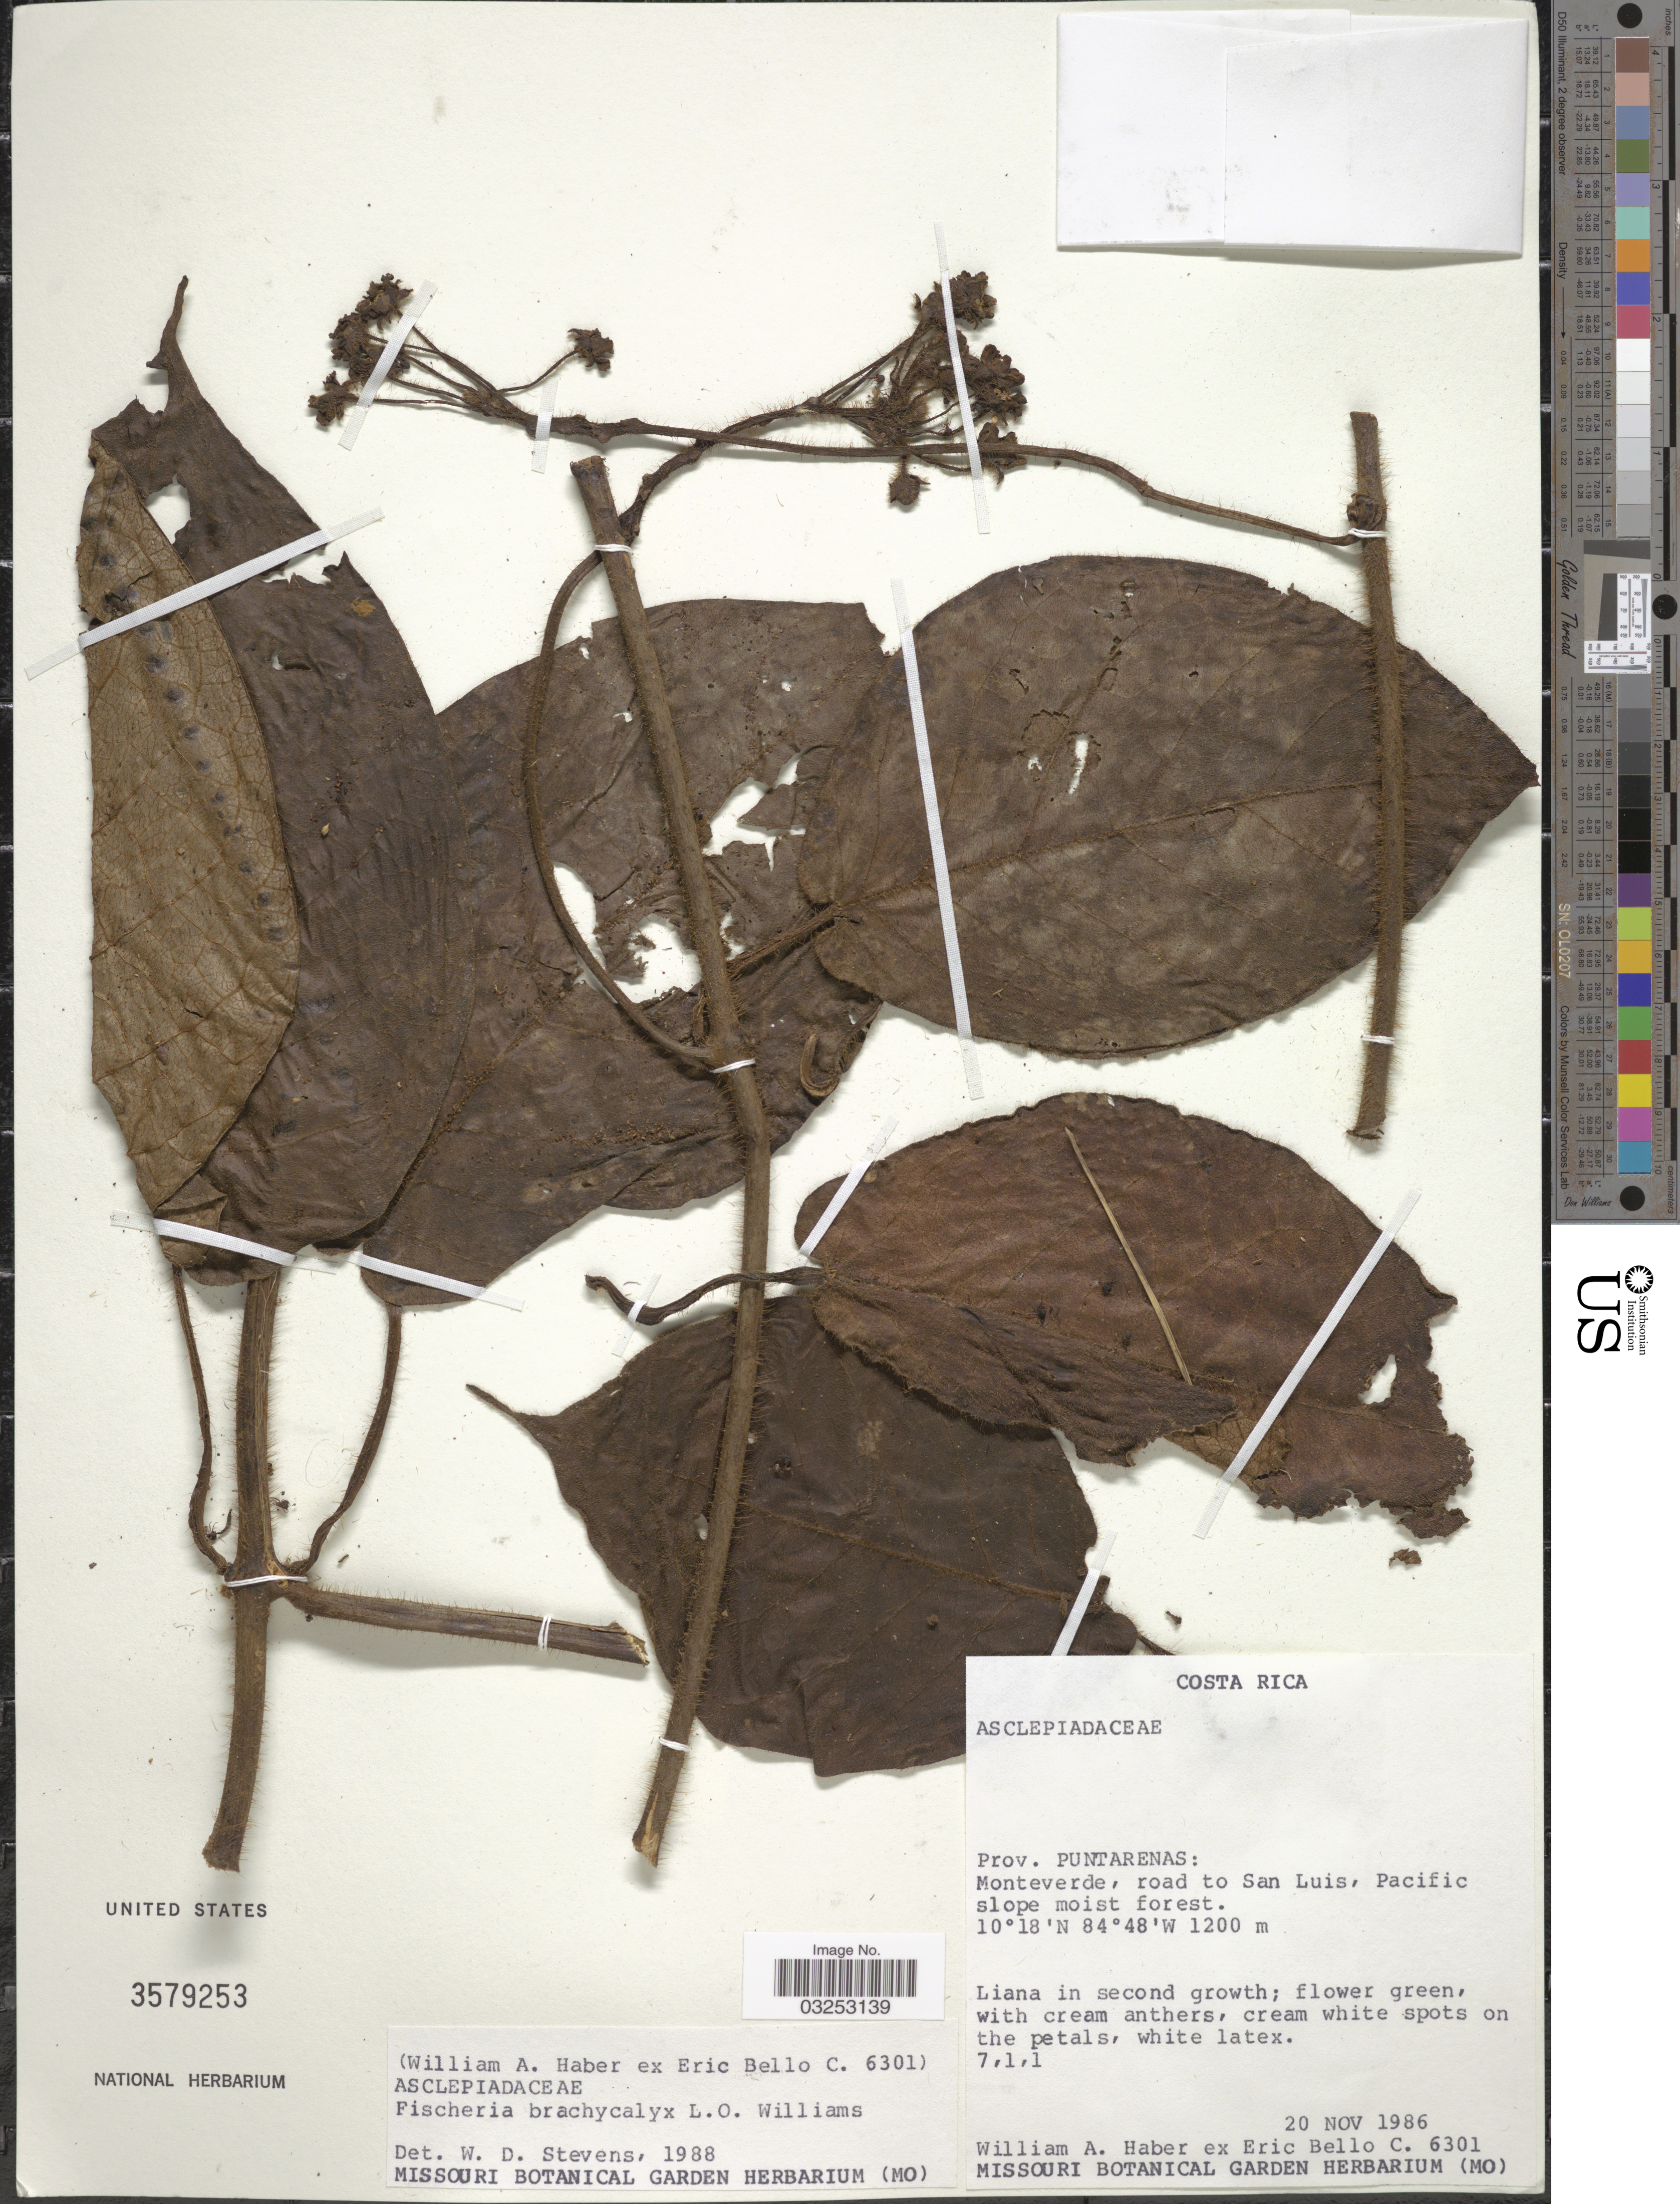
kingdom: Plantae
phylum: Tracheophyta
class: Magnoliopsida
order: Gentianales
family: Apocynaceae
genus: Fischeria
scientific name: Fischeria brachycalyx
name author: L.O. Williams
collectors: W. A. Haber & E. Bello C.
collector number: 6301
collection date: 1986-11-20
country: Costa Rica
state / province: Puntarenas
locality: Monteverde, road to San Luis, Pacific slope moist forest.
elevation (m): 1200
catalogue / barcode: US 3579253